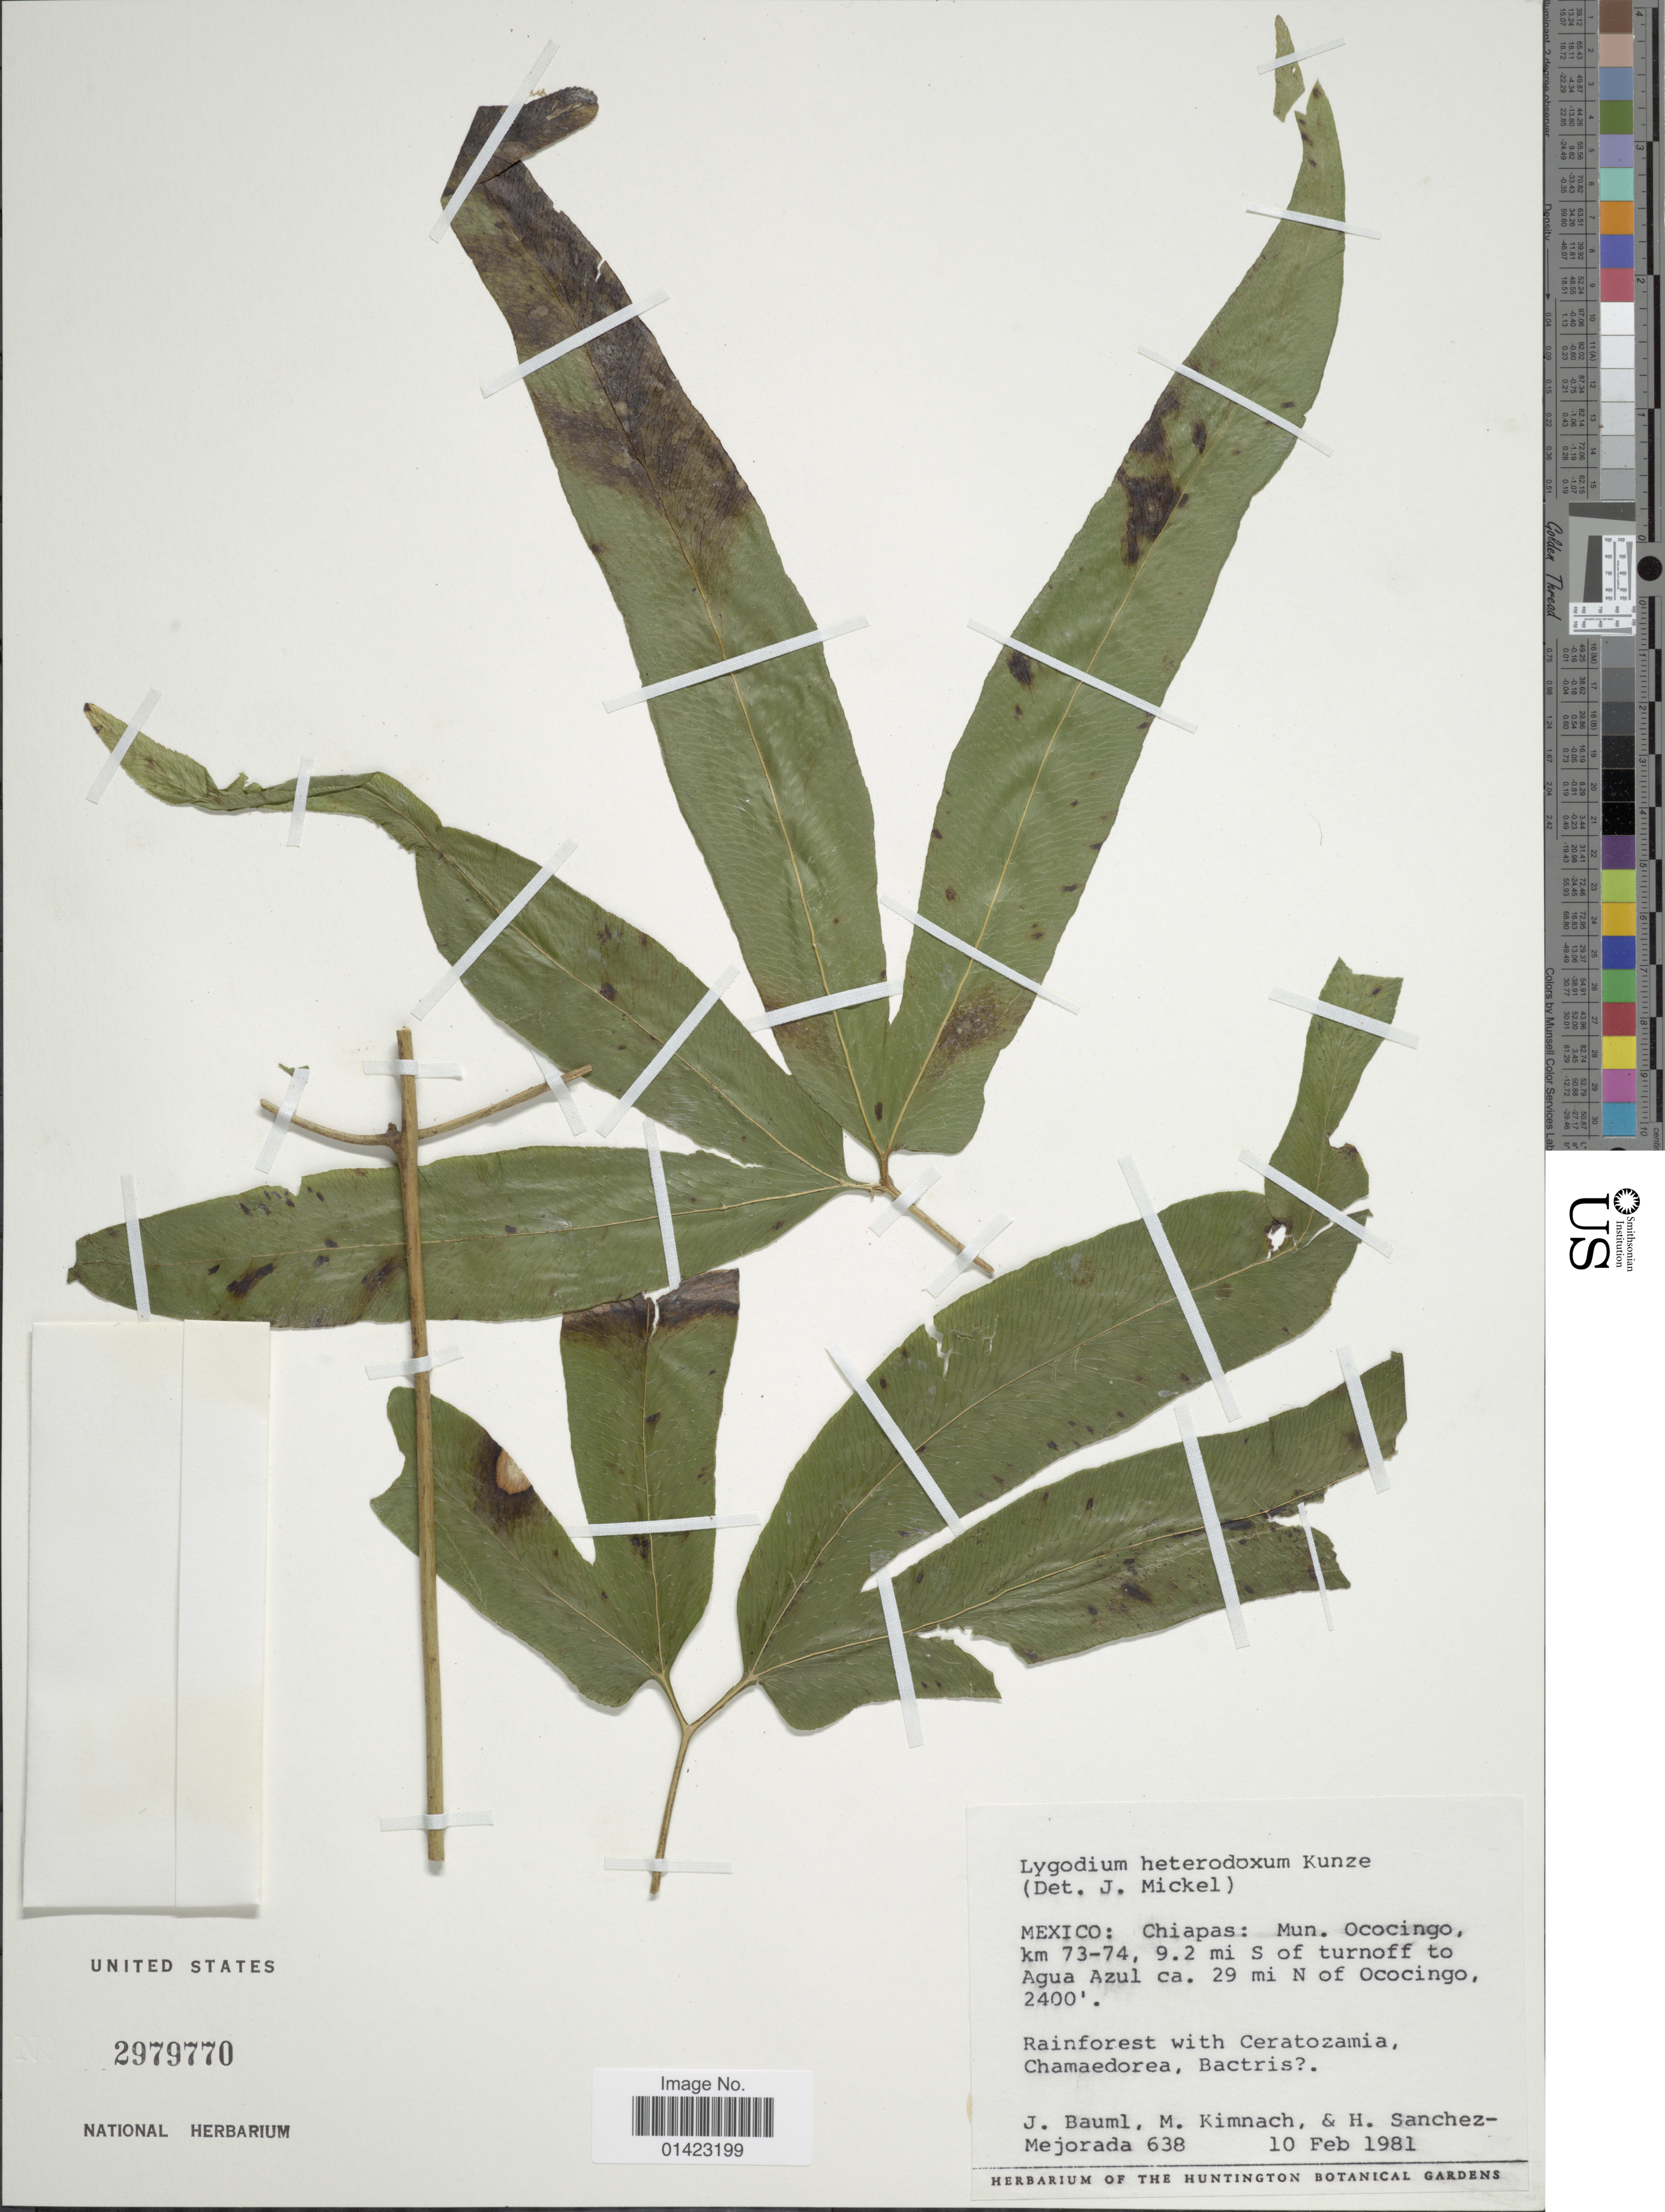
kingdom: Plantae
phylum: Tracheophyta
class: Polypodiopsida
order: Schizaeales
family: Lygodiaceae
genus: Lygodium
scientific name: Lygodium heterodoxum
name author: Kunze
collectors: J. Bauml, M. W. Kimnach & H. Sánchez-Mejorada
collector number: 638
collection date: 1981-02-10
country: Mexico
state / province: Chiapas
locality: Chiapas: Mun. Ococingo, km 73-74, 9.2 mi. S of turnoff to Agua Azul ca. 29 mi. N of Ococingo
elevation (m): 732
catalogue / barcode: US 2979770